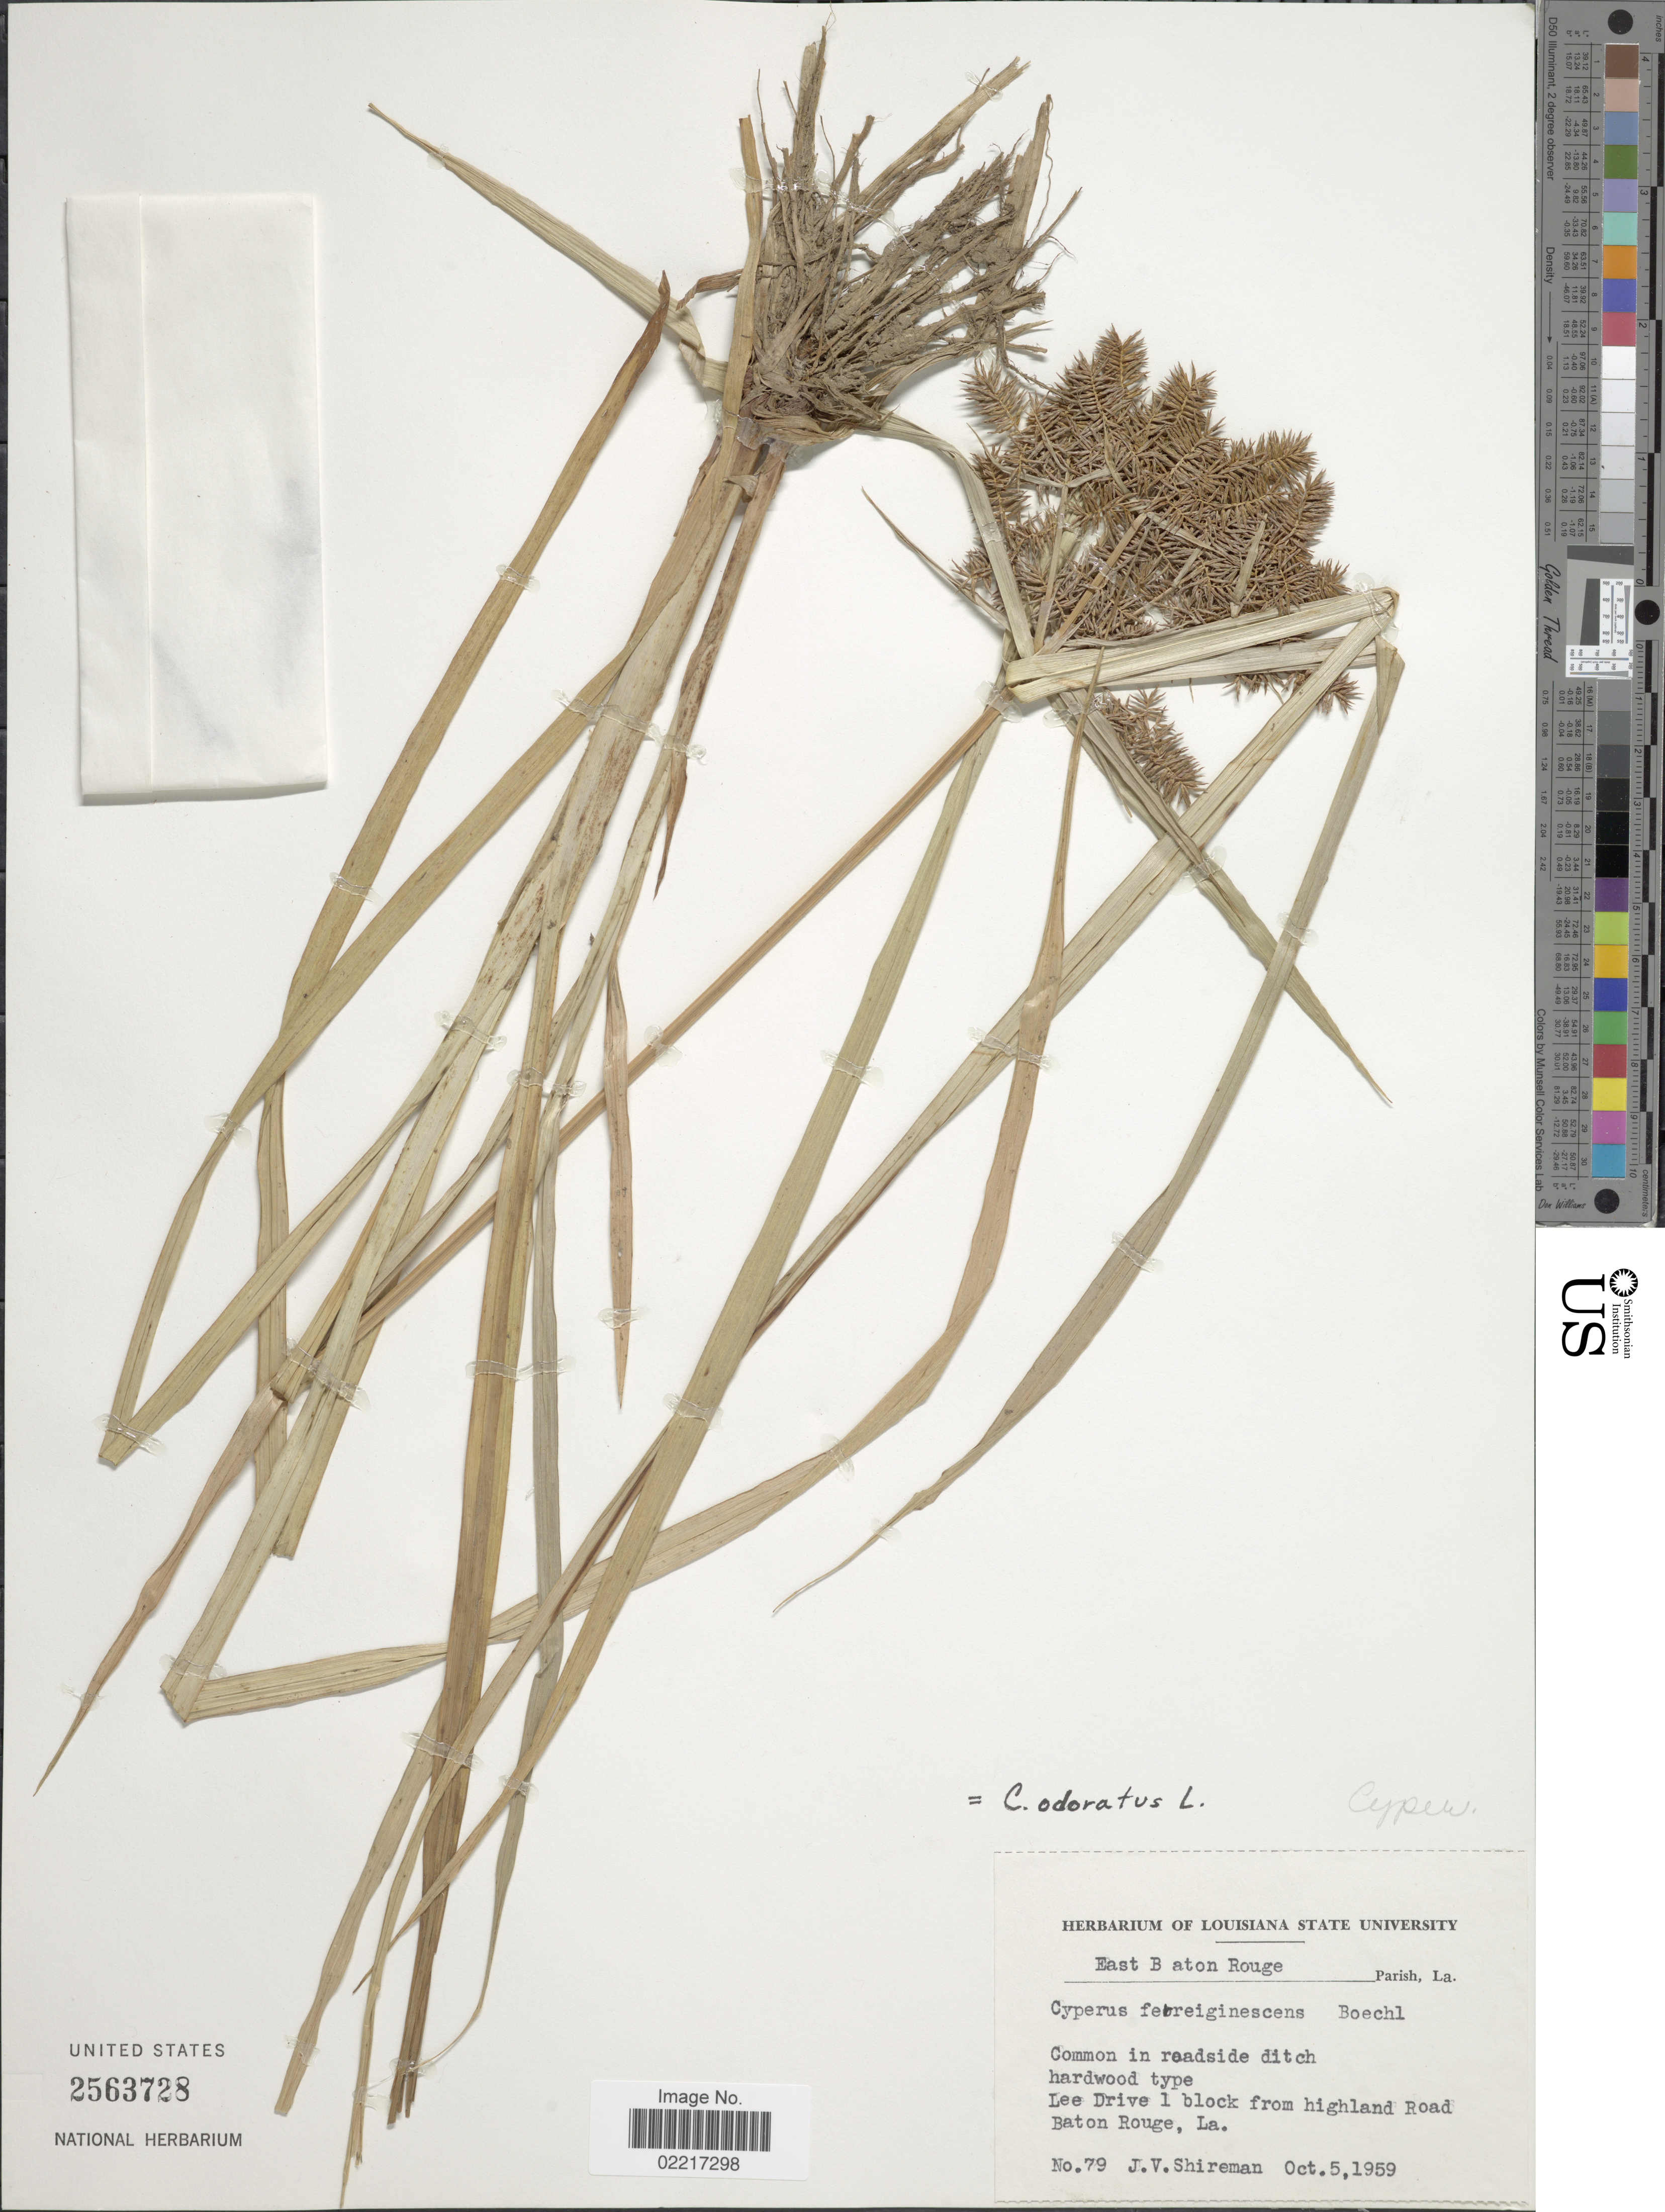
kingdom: Plantae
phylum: Tracheophyta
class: Liliopsida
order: Poales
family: Cyperaceae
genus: Cyperus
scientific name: Cyperus odoratus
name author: L.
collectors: J. Shireman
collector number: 79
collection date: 1959-10-05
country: United States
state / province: Louisiana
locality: East Baton Rouge Parish, Lee Drive 1 block from highland Road Baton Rouge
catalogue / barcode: US 2563728